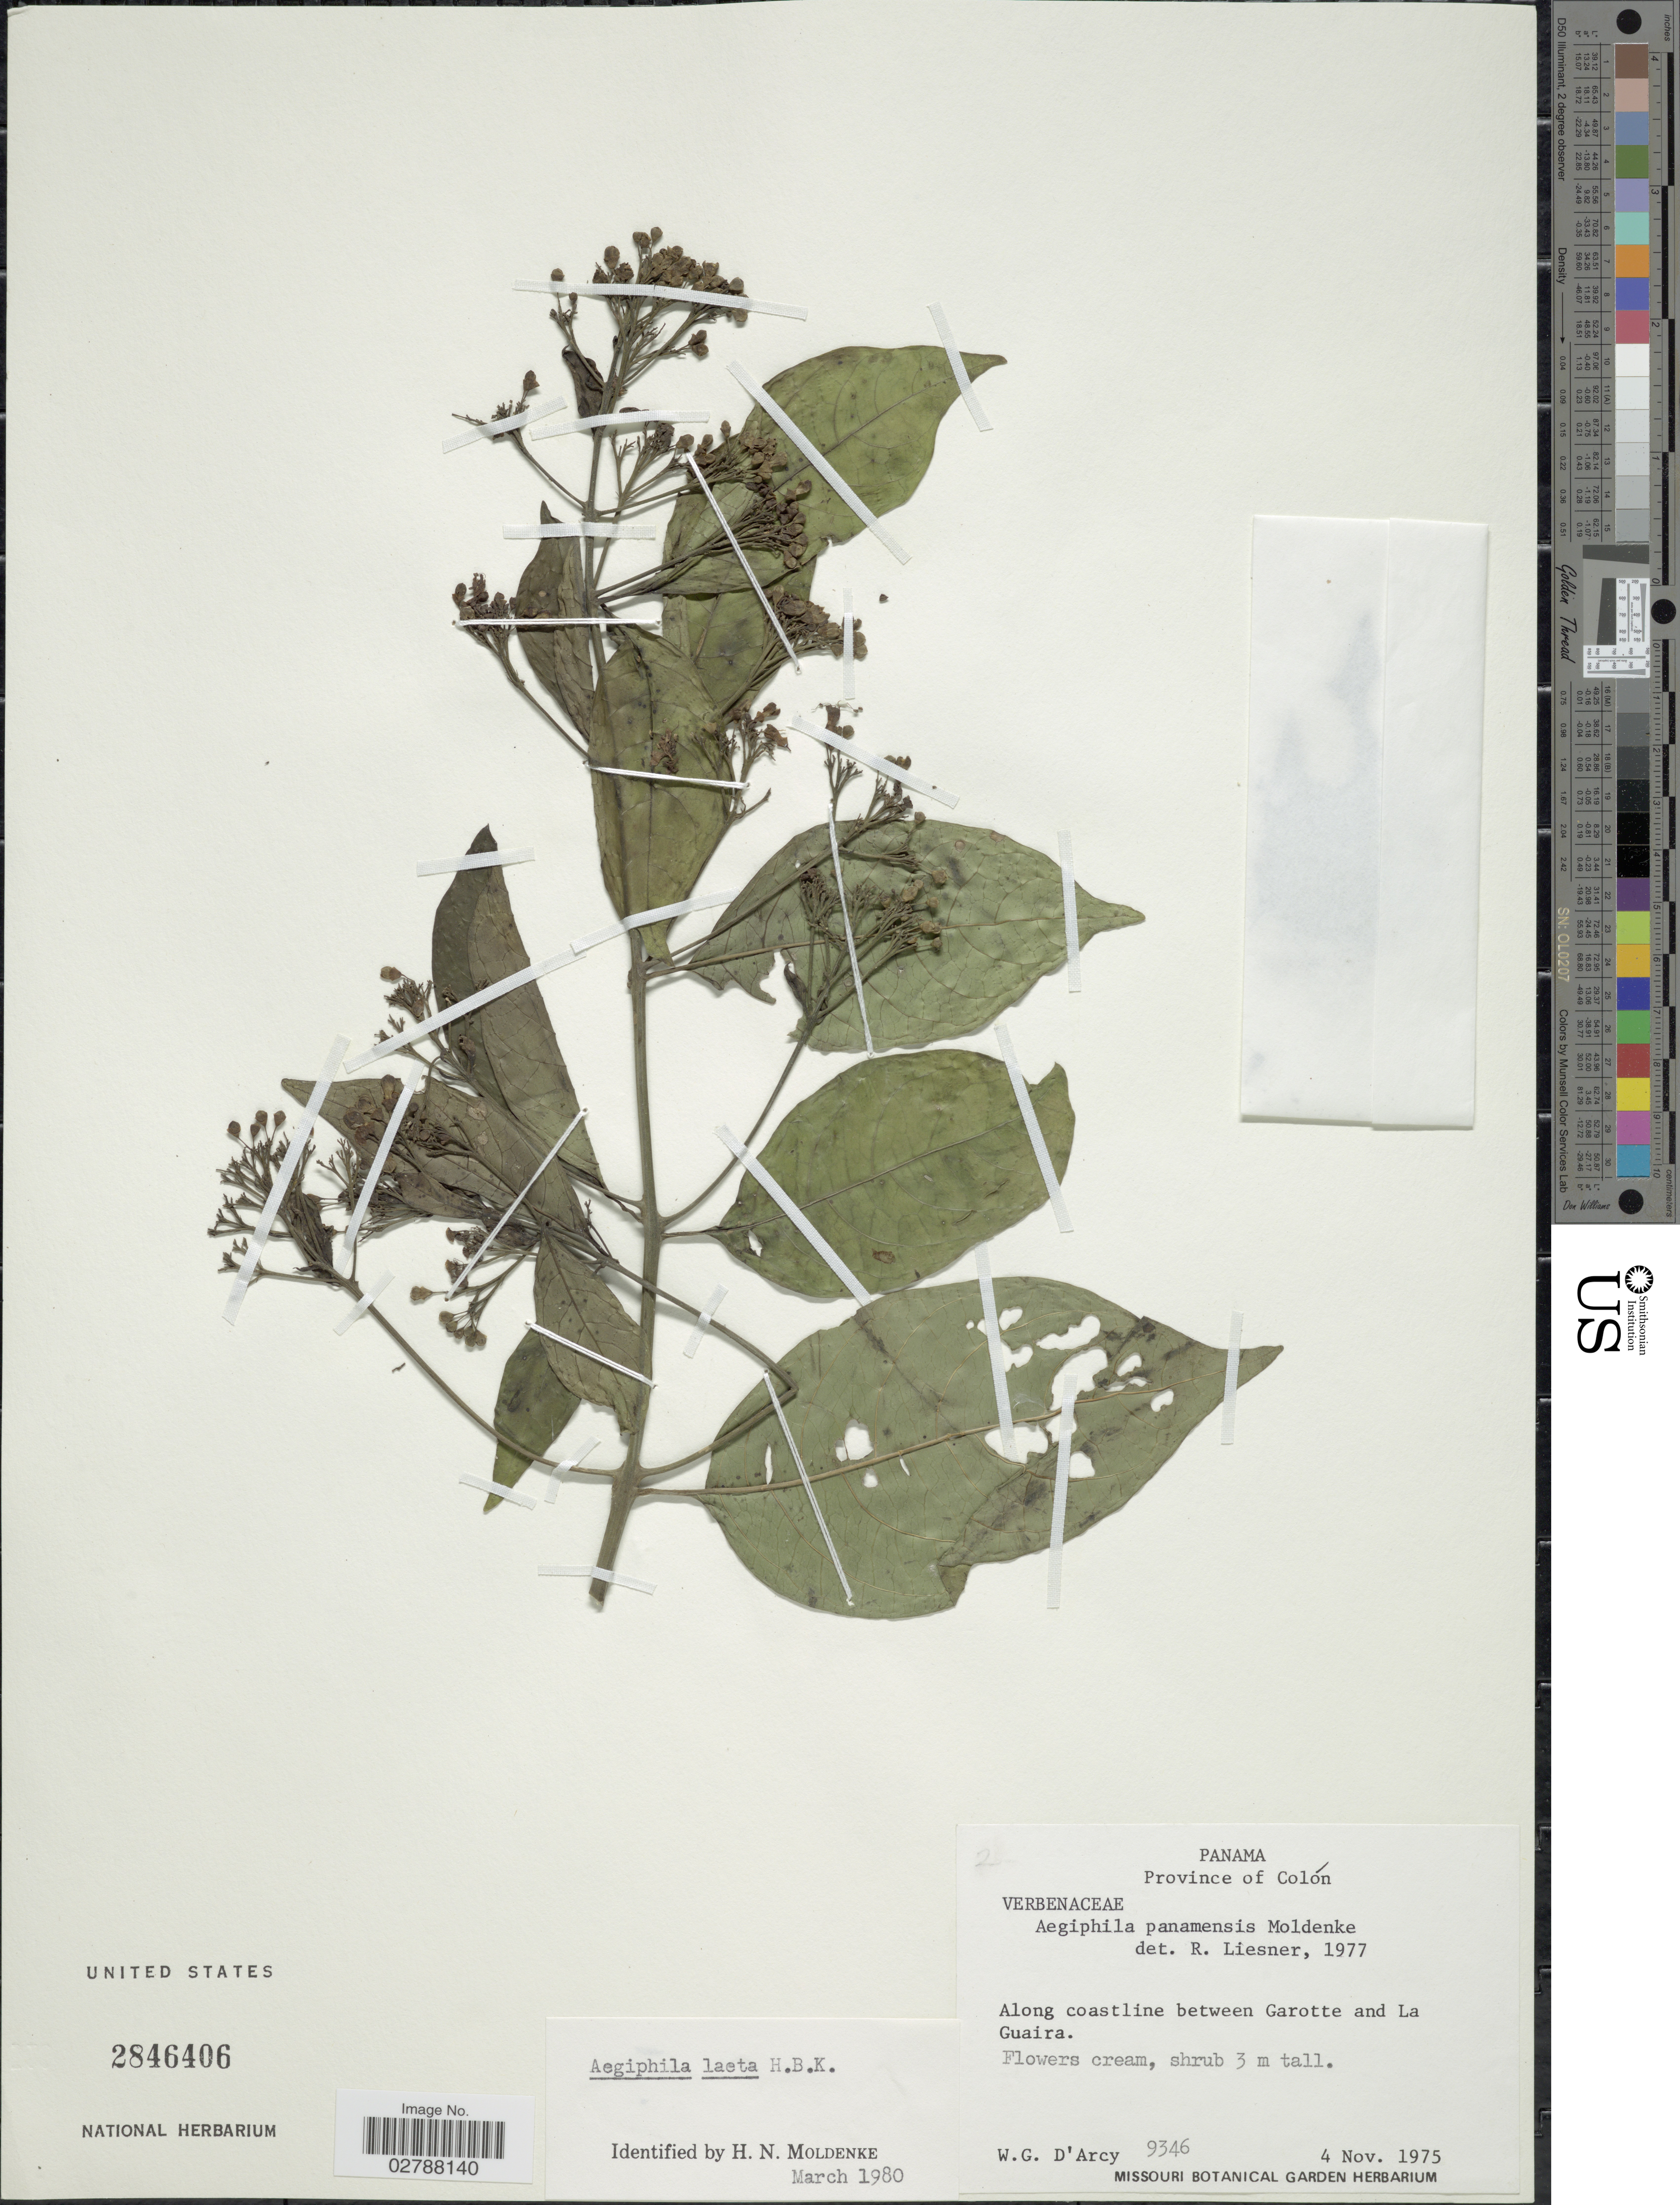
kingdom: Plantae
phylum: Tracheophyta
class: Magnoliopsida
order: Lamiales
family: Lamiaceae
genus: Aegiphila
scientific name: Aegiphila laeta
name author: Kunth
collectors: W. G. D'Arcy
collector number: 9346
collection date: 1975-11-04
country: Panama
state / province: Colón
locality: Province of Colón. Along coastline between Garotte and La Guaira.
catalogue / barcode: US 2846406